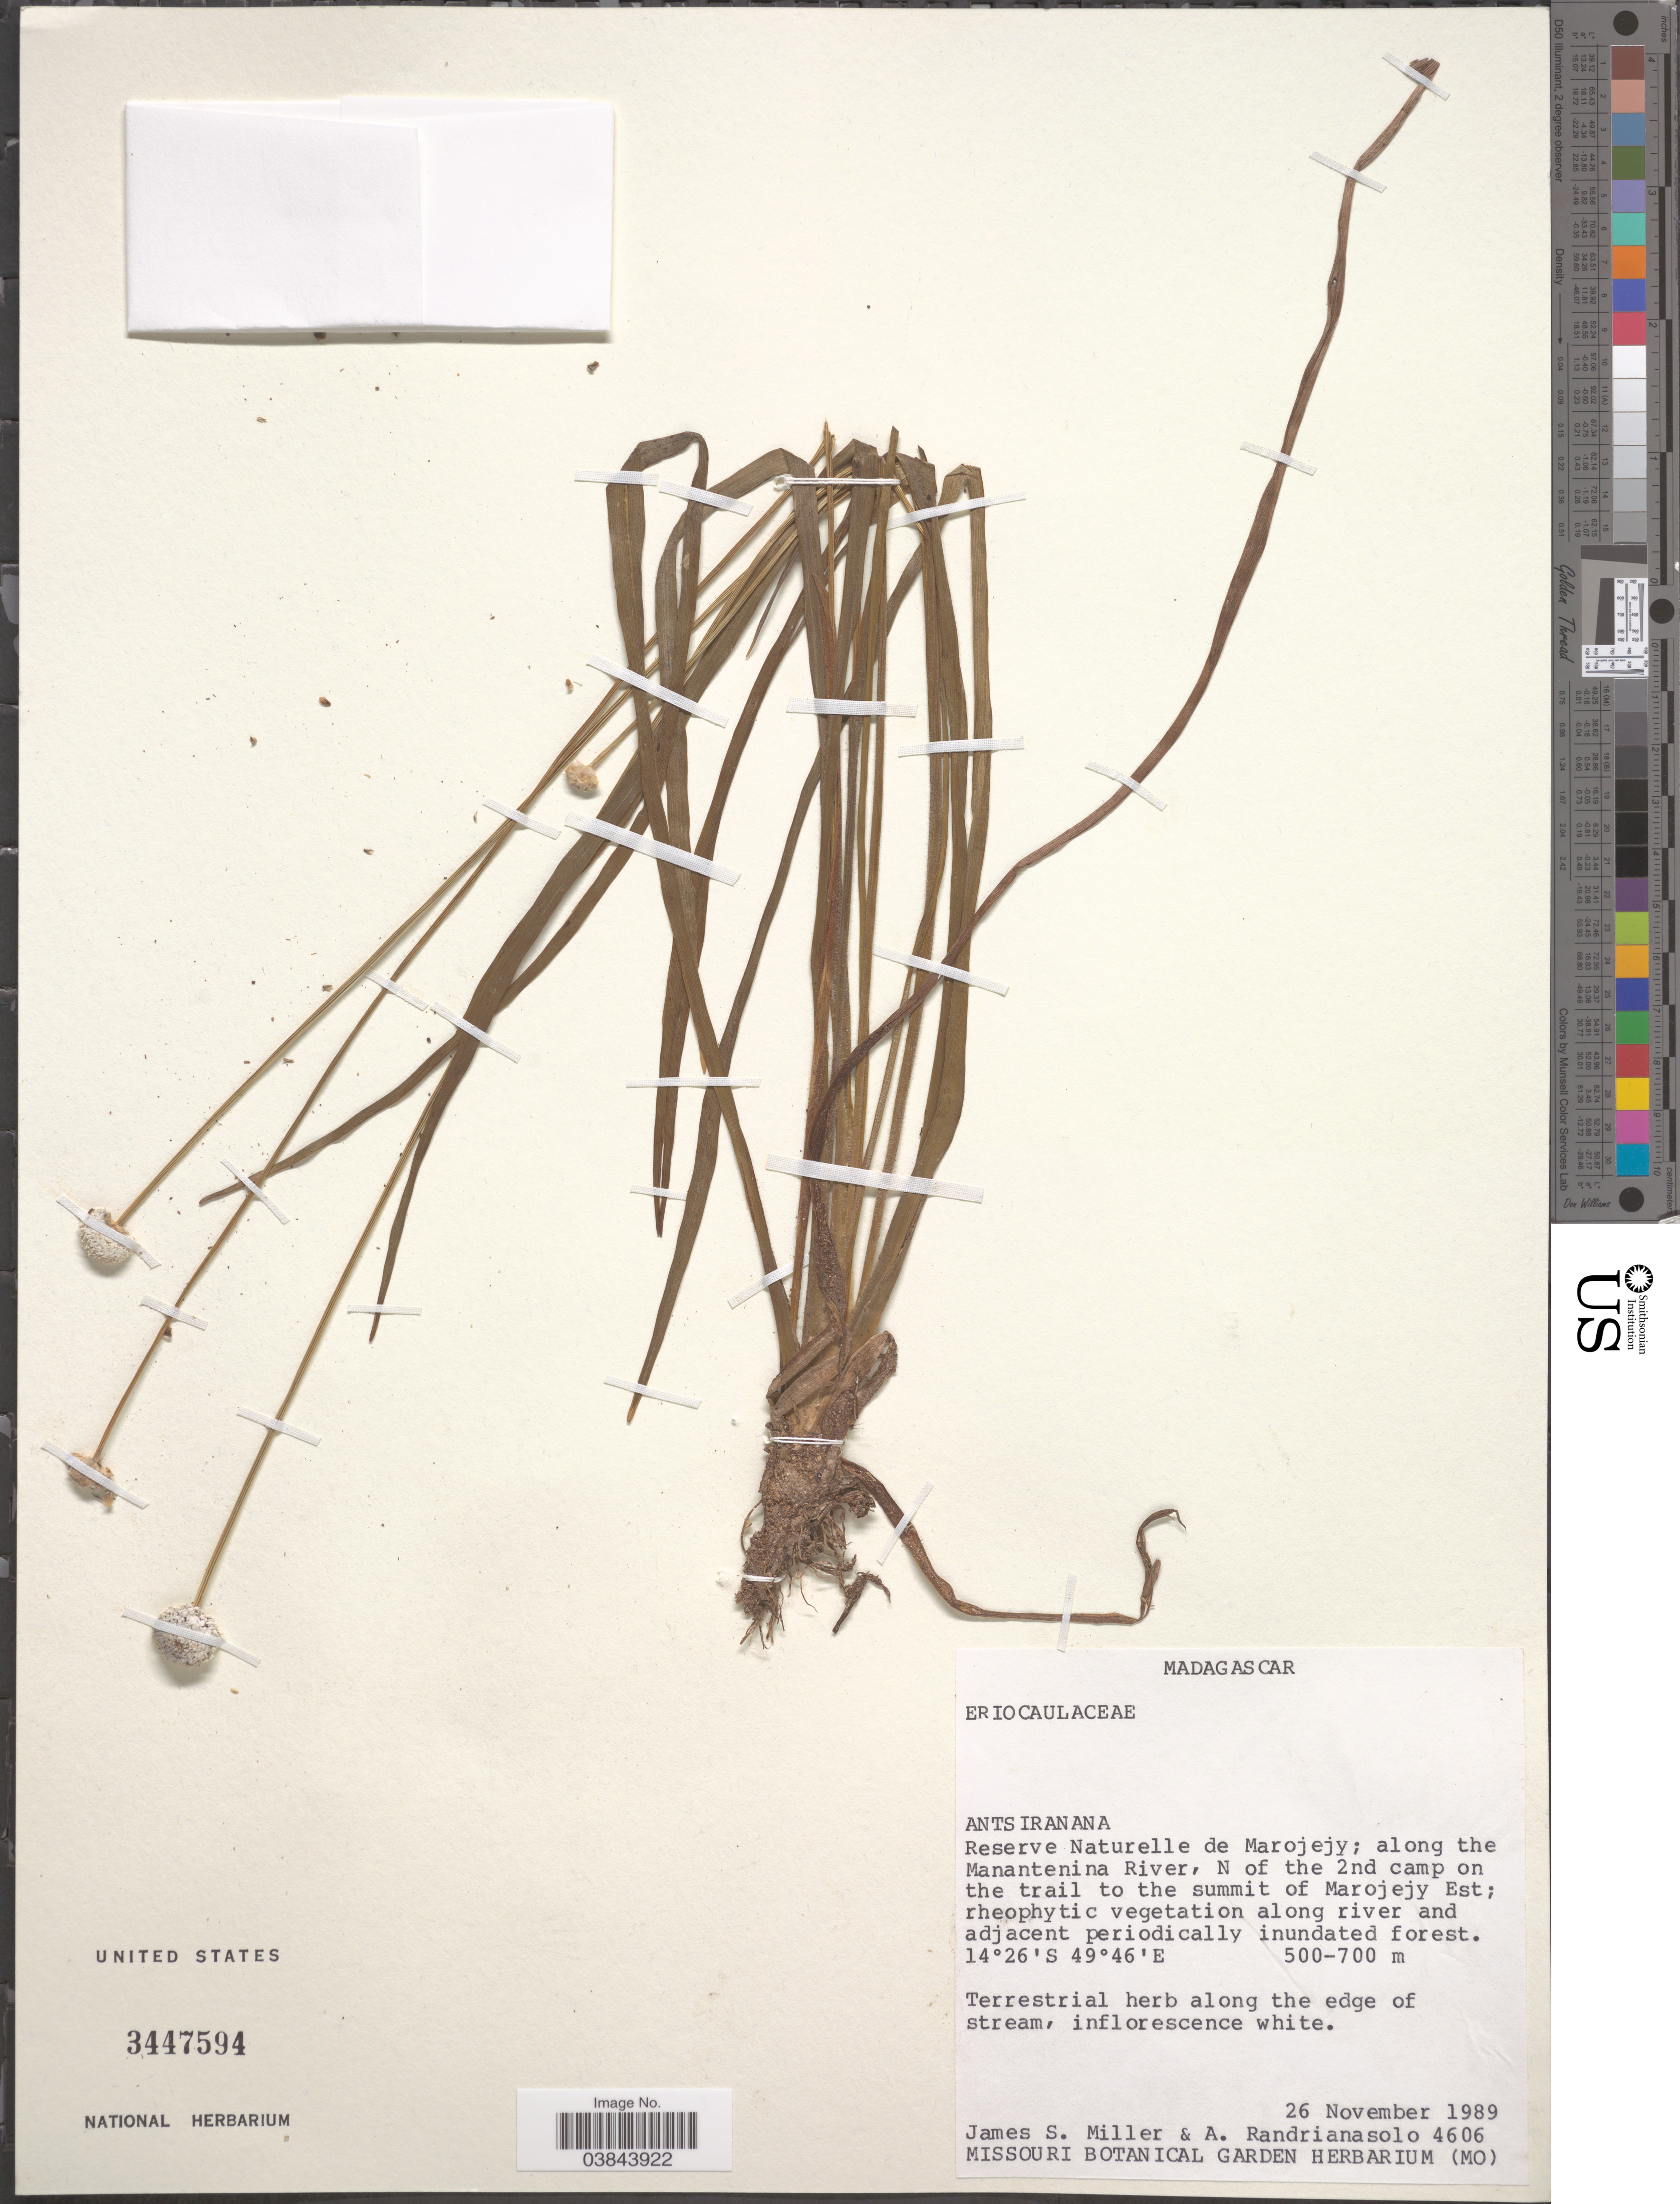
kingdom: Plantae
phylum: Tracheophyta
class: Liliopsida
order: Poales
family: Eriocaulaceae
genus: Eriocaulon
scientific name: Eriocaulon sp.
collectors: J. S. Miller & A. Randrianasolo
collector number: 4606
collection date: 1989-11-26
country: Madagascar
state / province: Sava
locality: Reserve Naturelle de Marojejy; along the Manantenina River, N of the 2nd camp on the trail to the summit of Marojejy Est; rheophytic vegetation along river and adjacent periodically inundated forest.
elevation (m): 500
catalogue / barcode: US 3447594